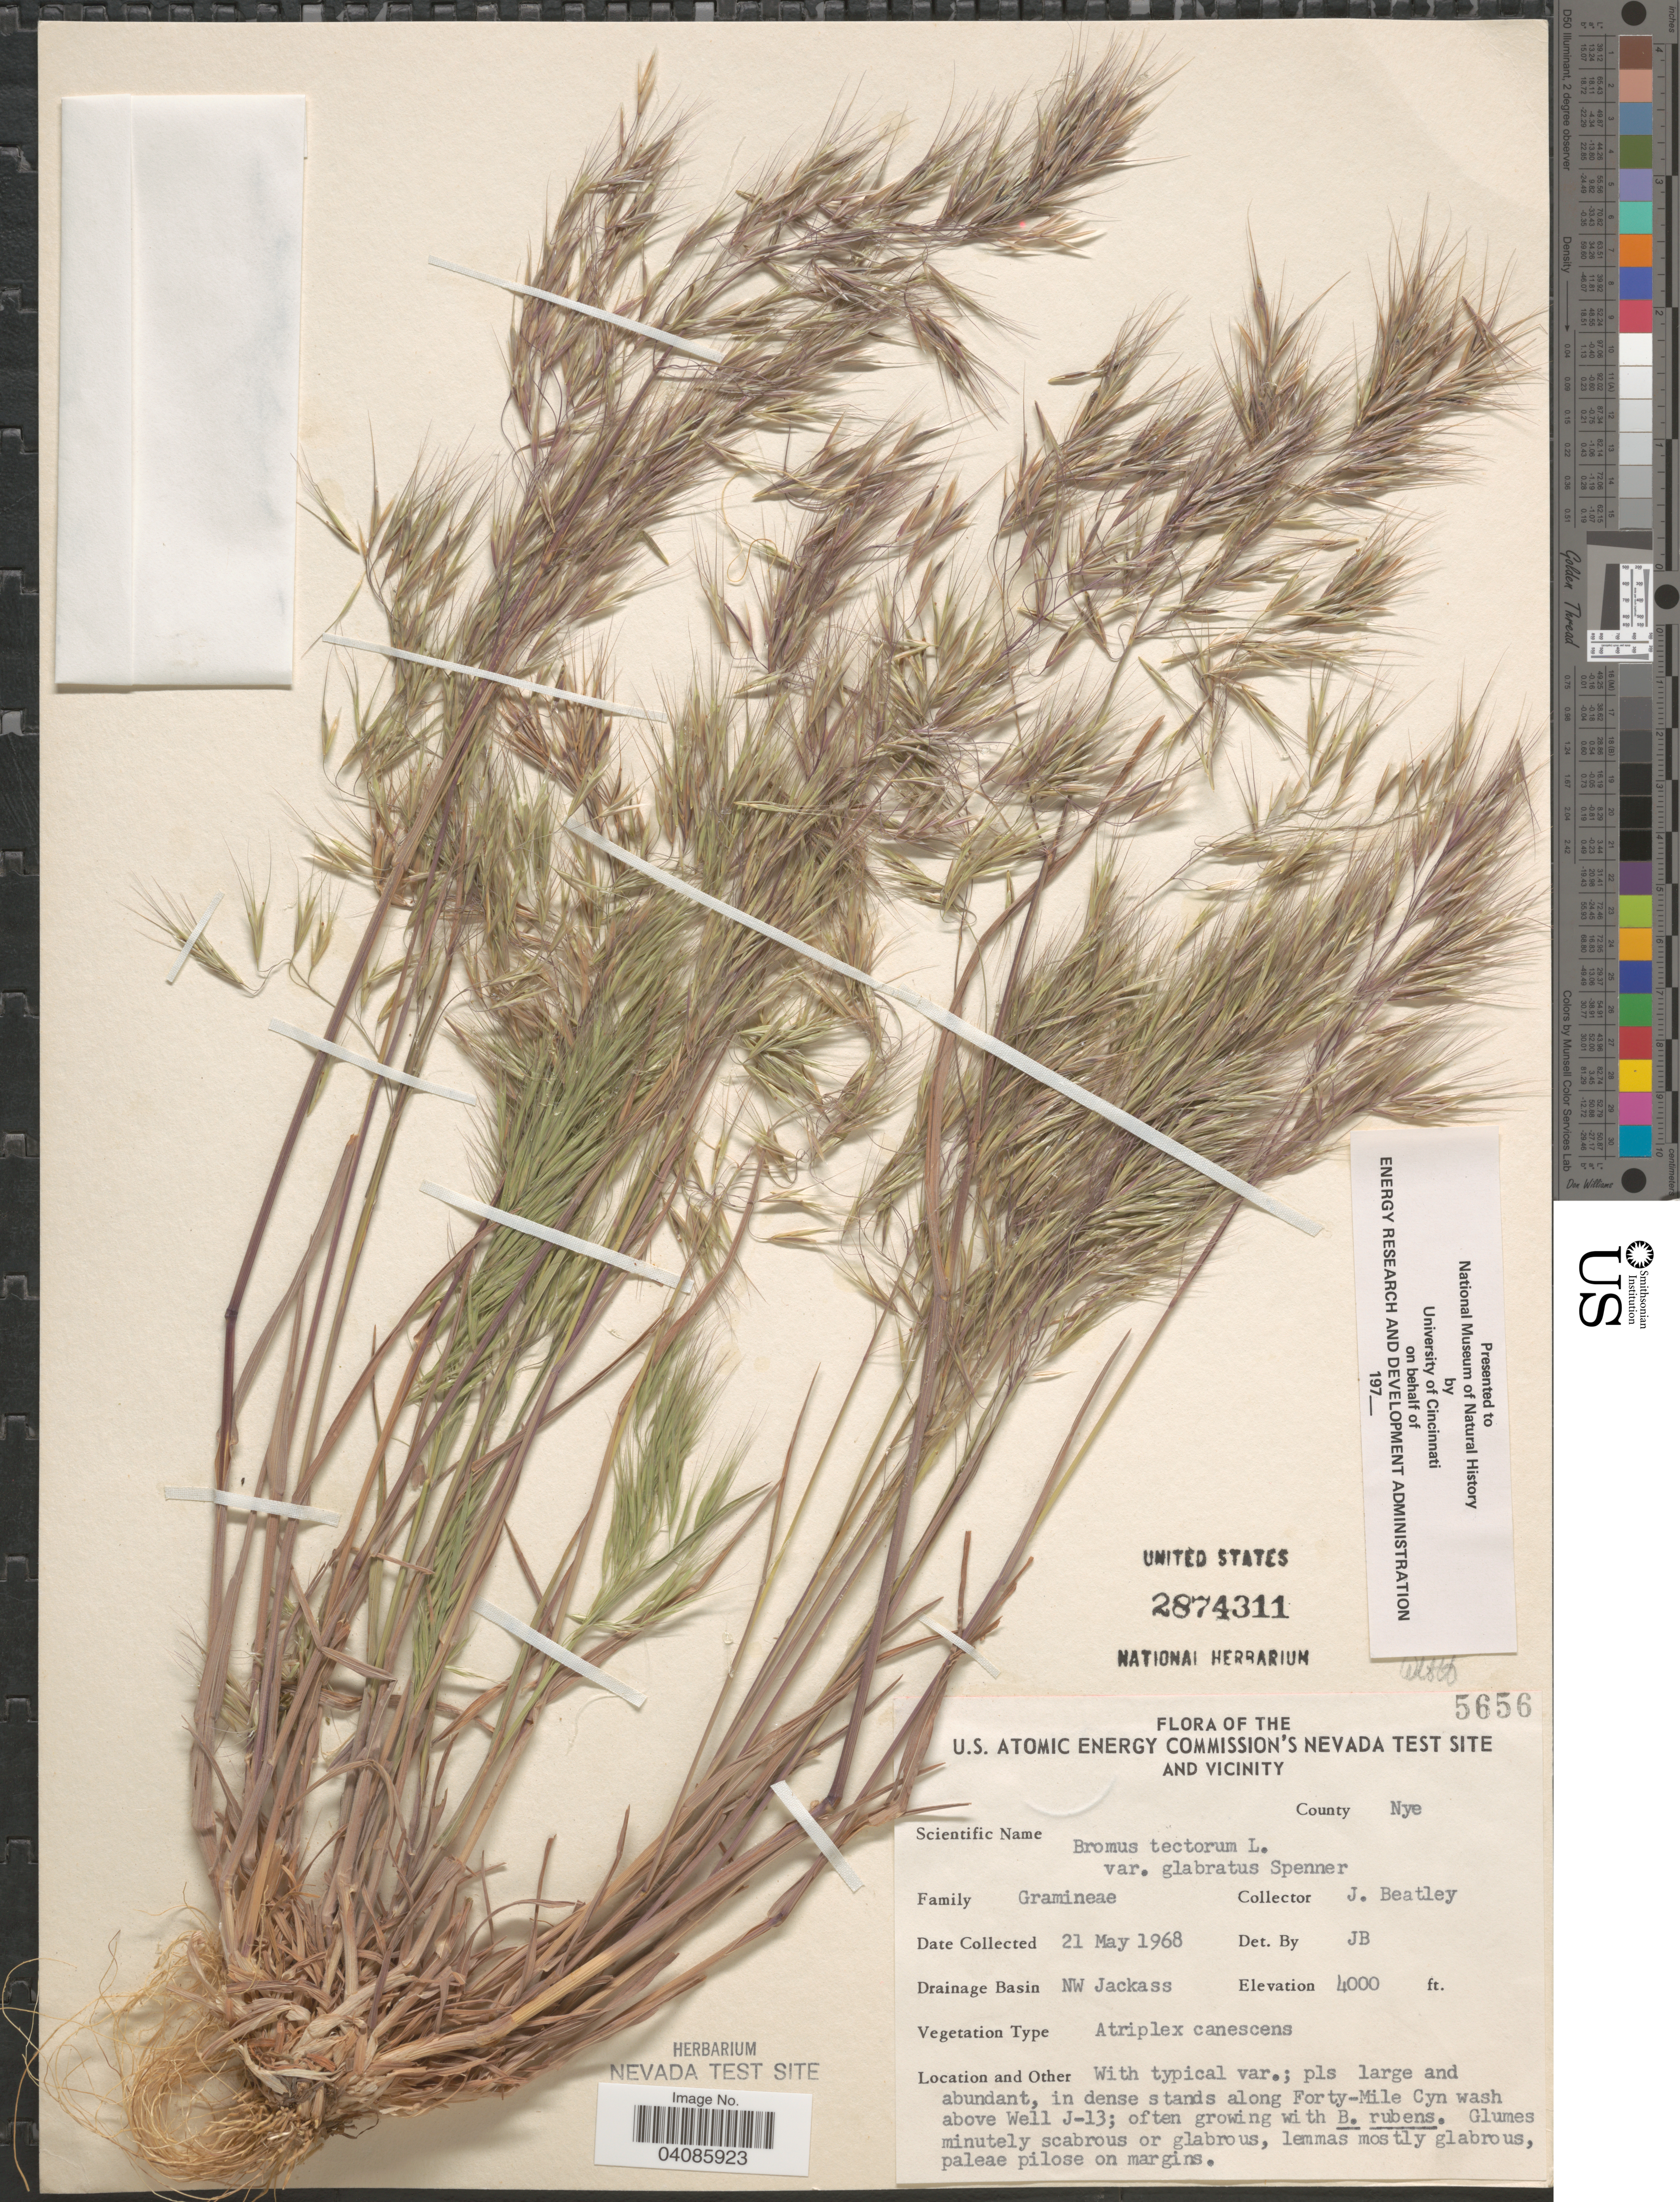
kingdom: Plantae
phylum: Tracheophyta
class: Liliopsida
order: Poales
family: Poaceae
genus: Bromus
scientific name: Bromus tectorum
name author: L.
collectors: J. C. Beatley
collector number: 5656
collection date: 1968-05-21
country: United States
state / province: Nevada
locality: U.S. Atomic Energy Commission's Nevada Test Site and Vicinity. County Nye. Drainage Basin NW Jackass. In dense stands along Forty-Mile Cyn wash above Well J-13.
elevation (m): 1219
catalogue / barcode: US 2874311